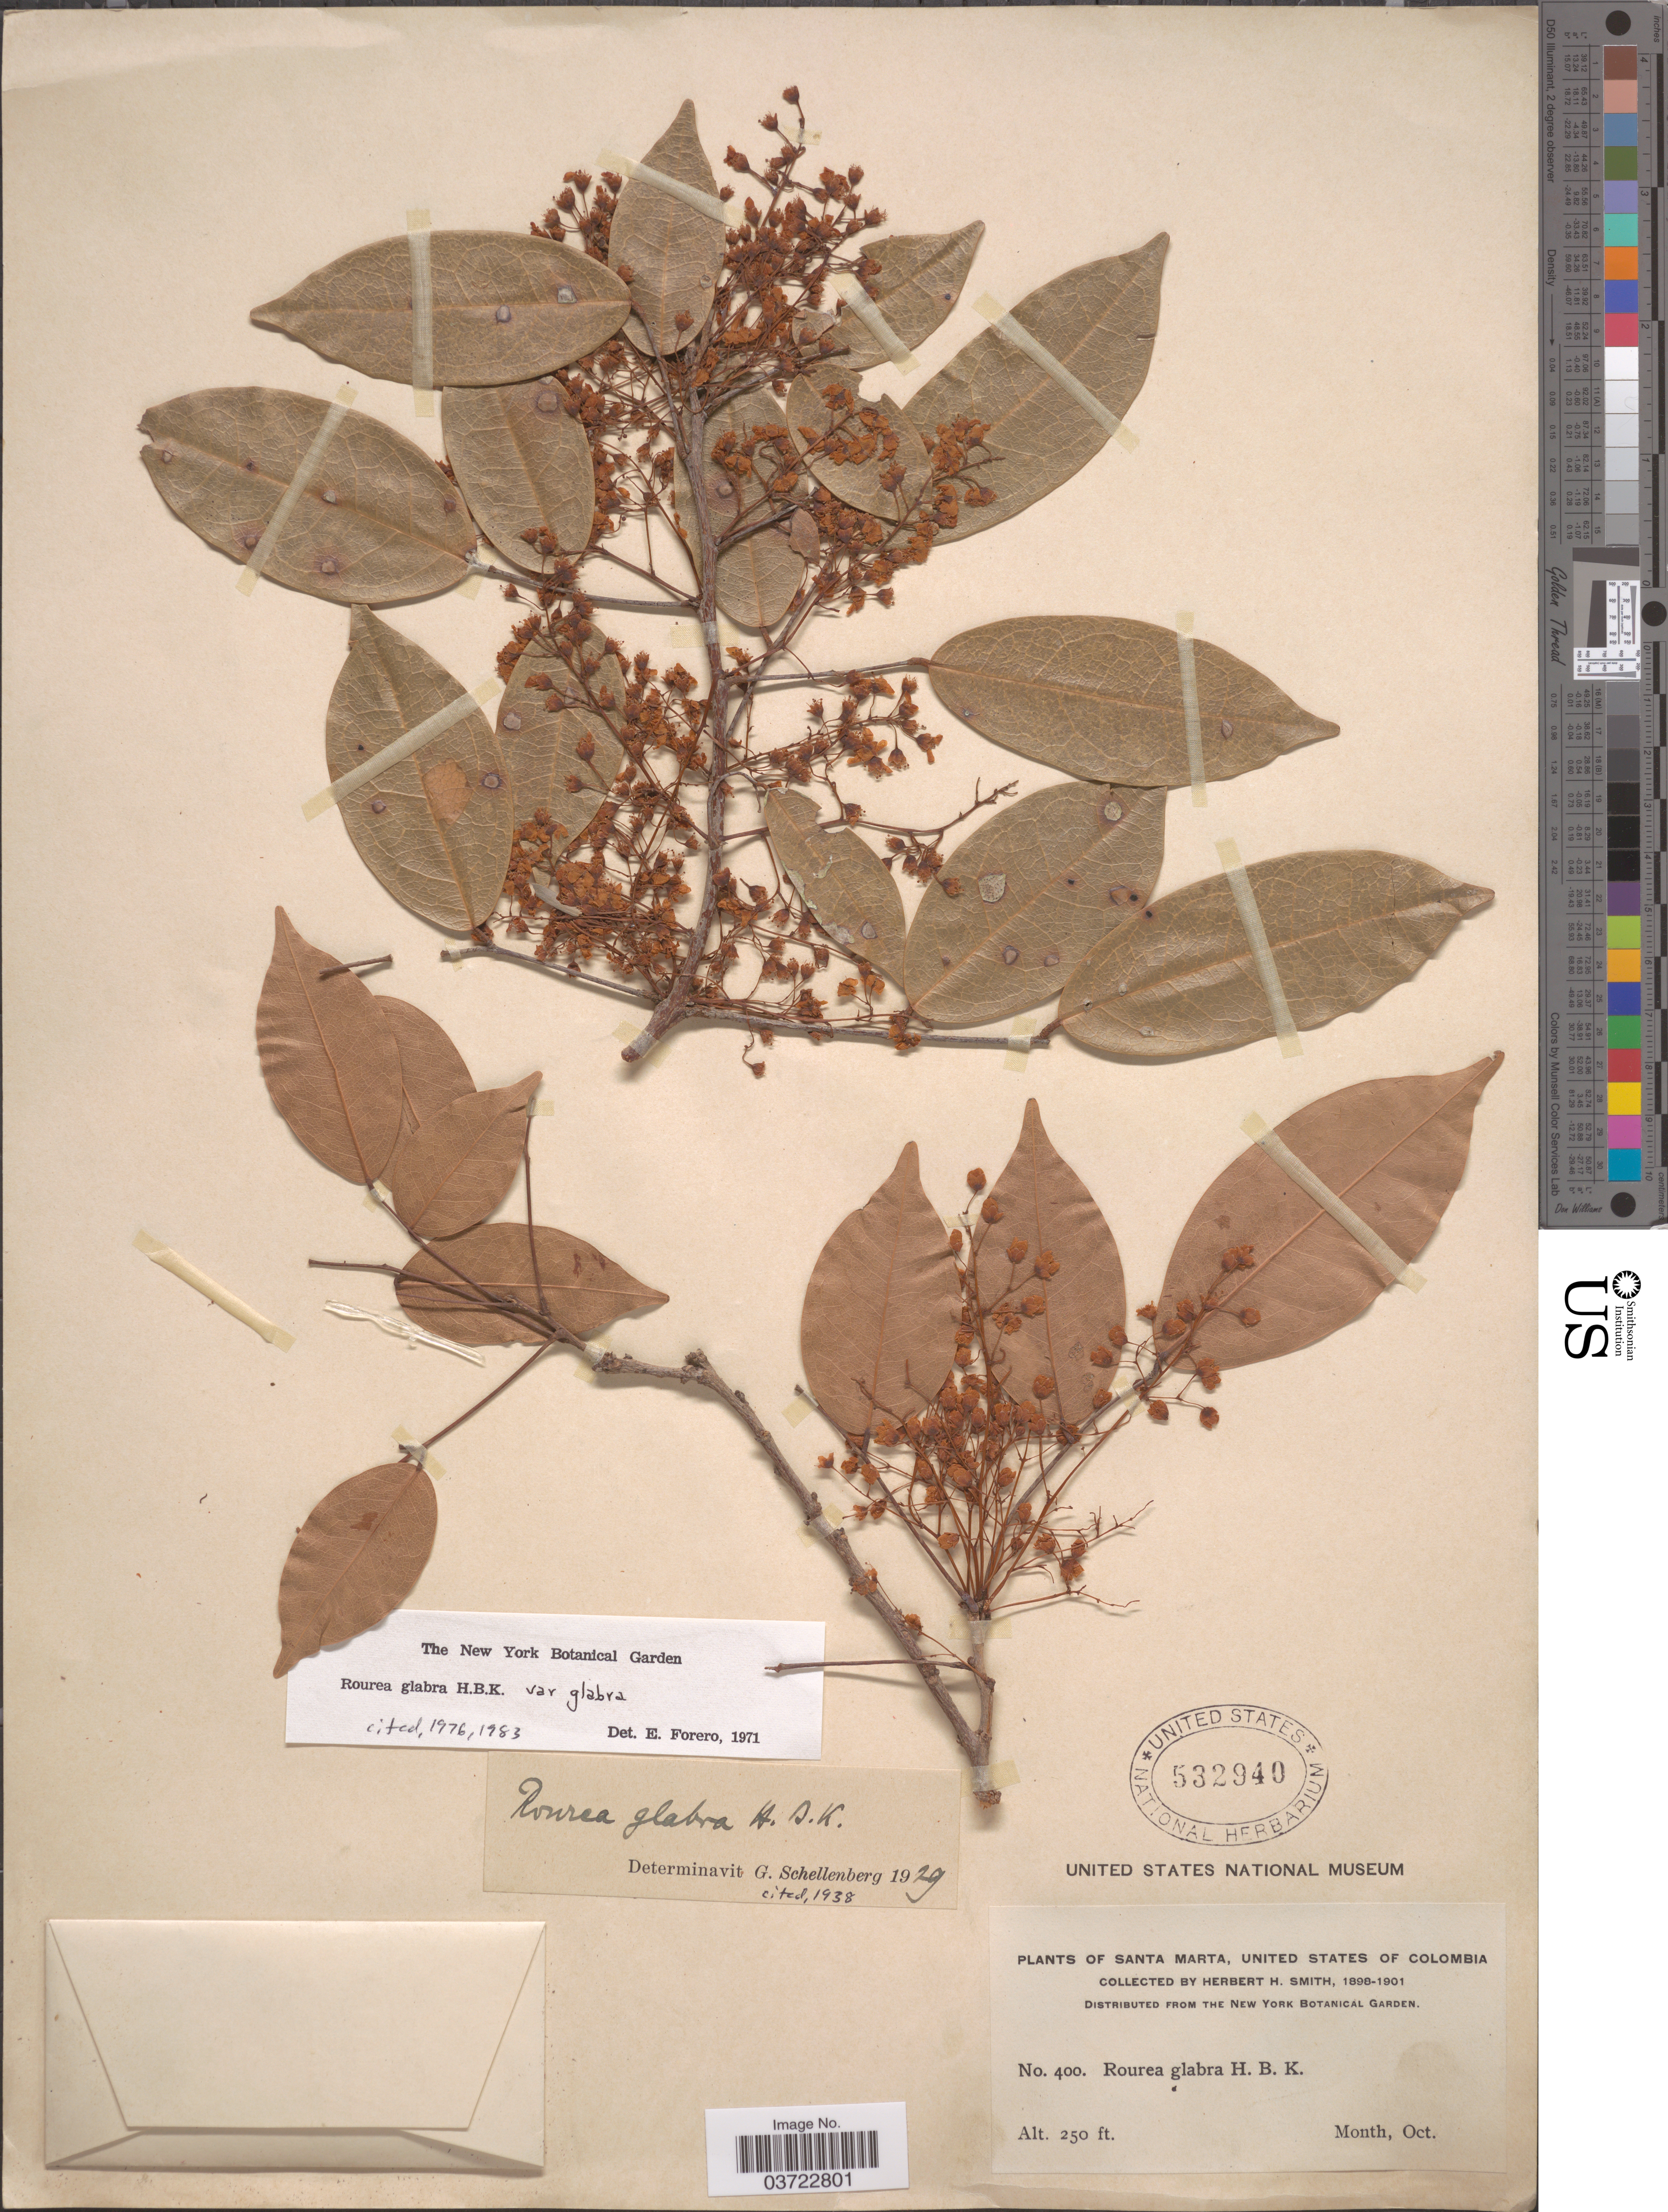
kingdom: Plantae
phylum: Tracheophyta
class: Magnoliopsida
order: Oxalidales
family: Connaraceae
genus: Rourea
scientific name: Rourea glabra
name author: Kunth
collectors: Herbert H. Smith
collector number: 400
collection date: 1898-10/1901-10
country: Colombia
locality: Santa Marta, United States of Colombia.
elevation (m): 76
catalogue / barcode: US 532940